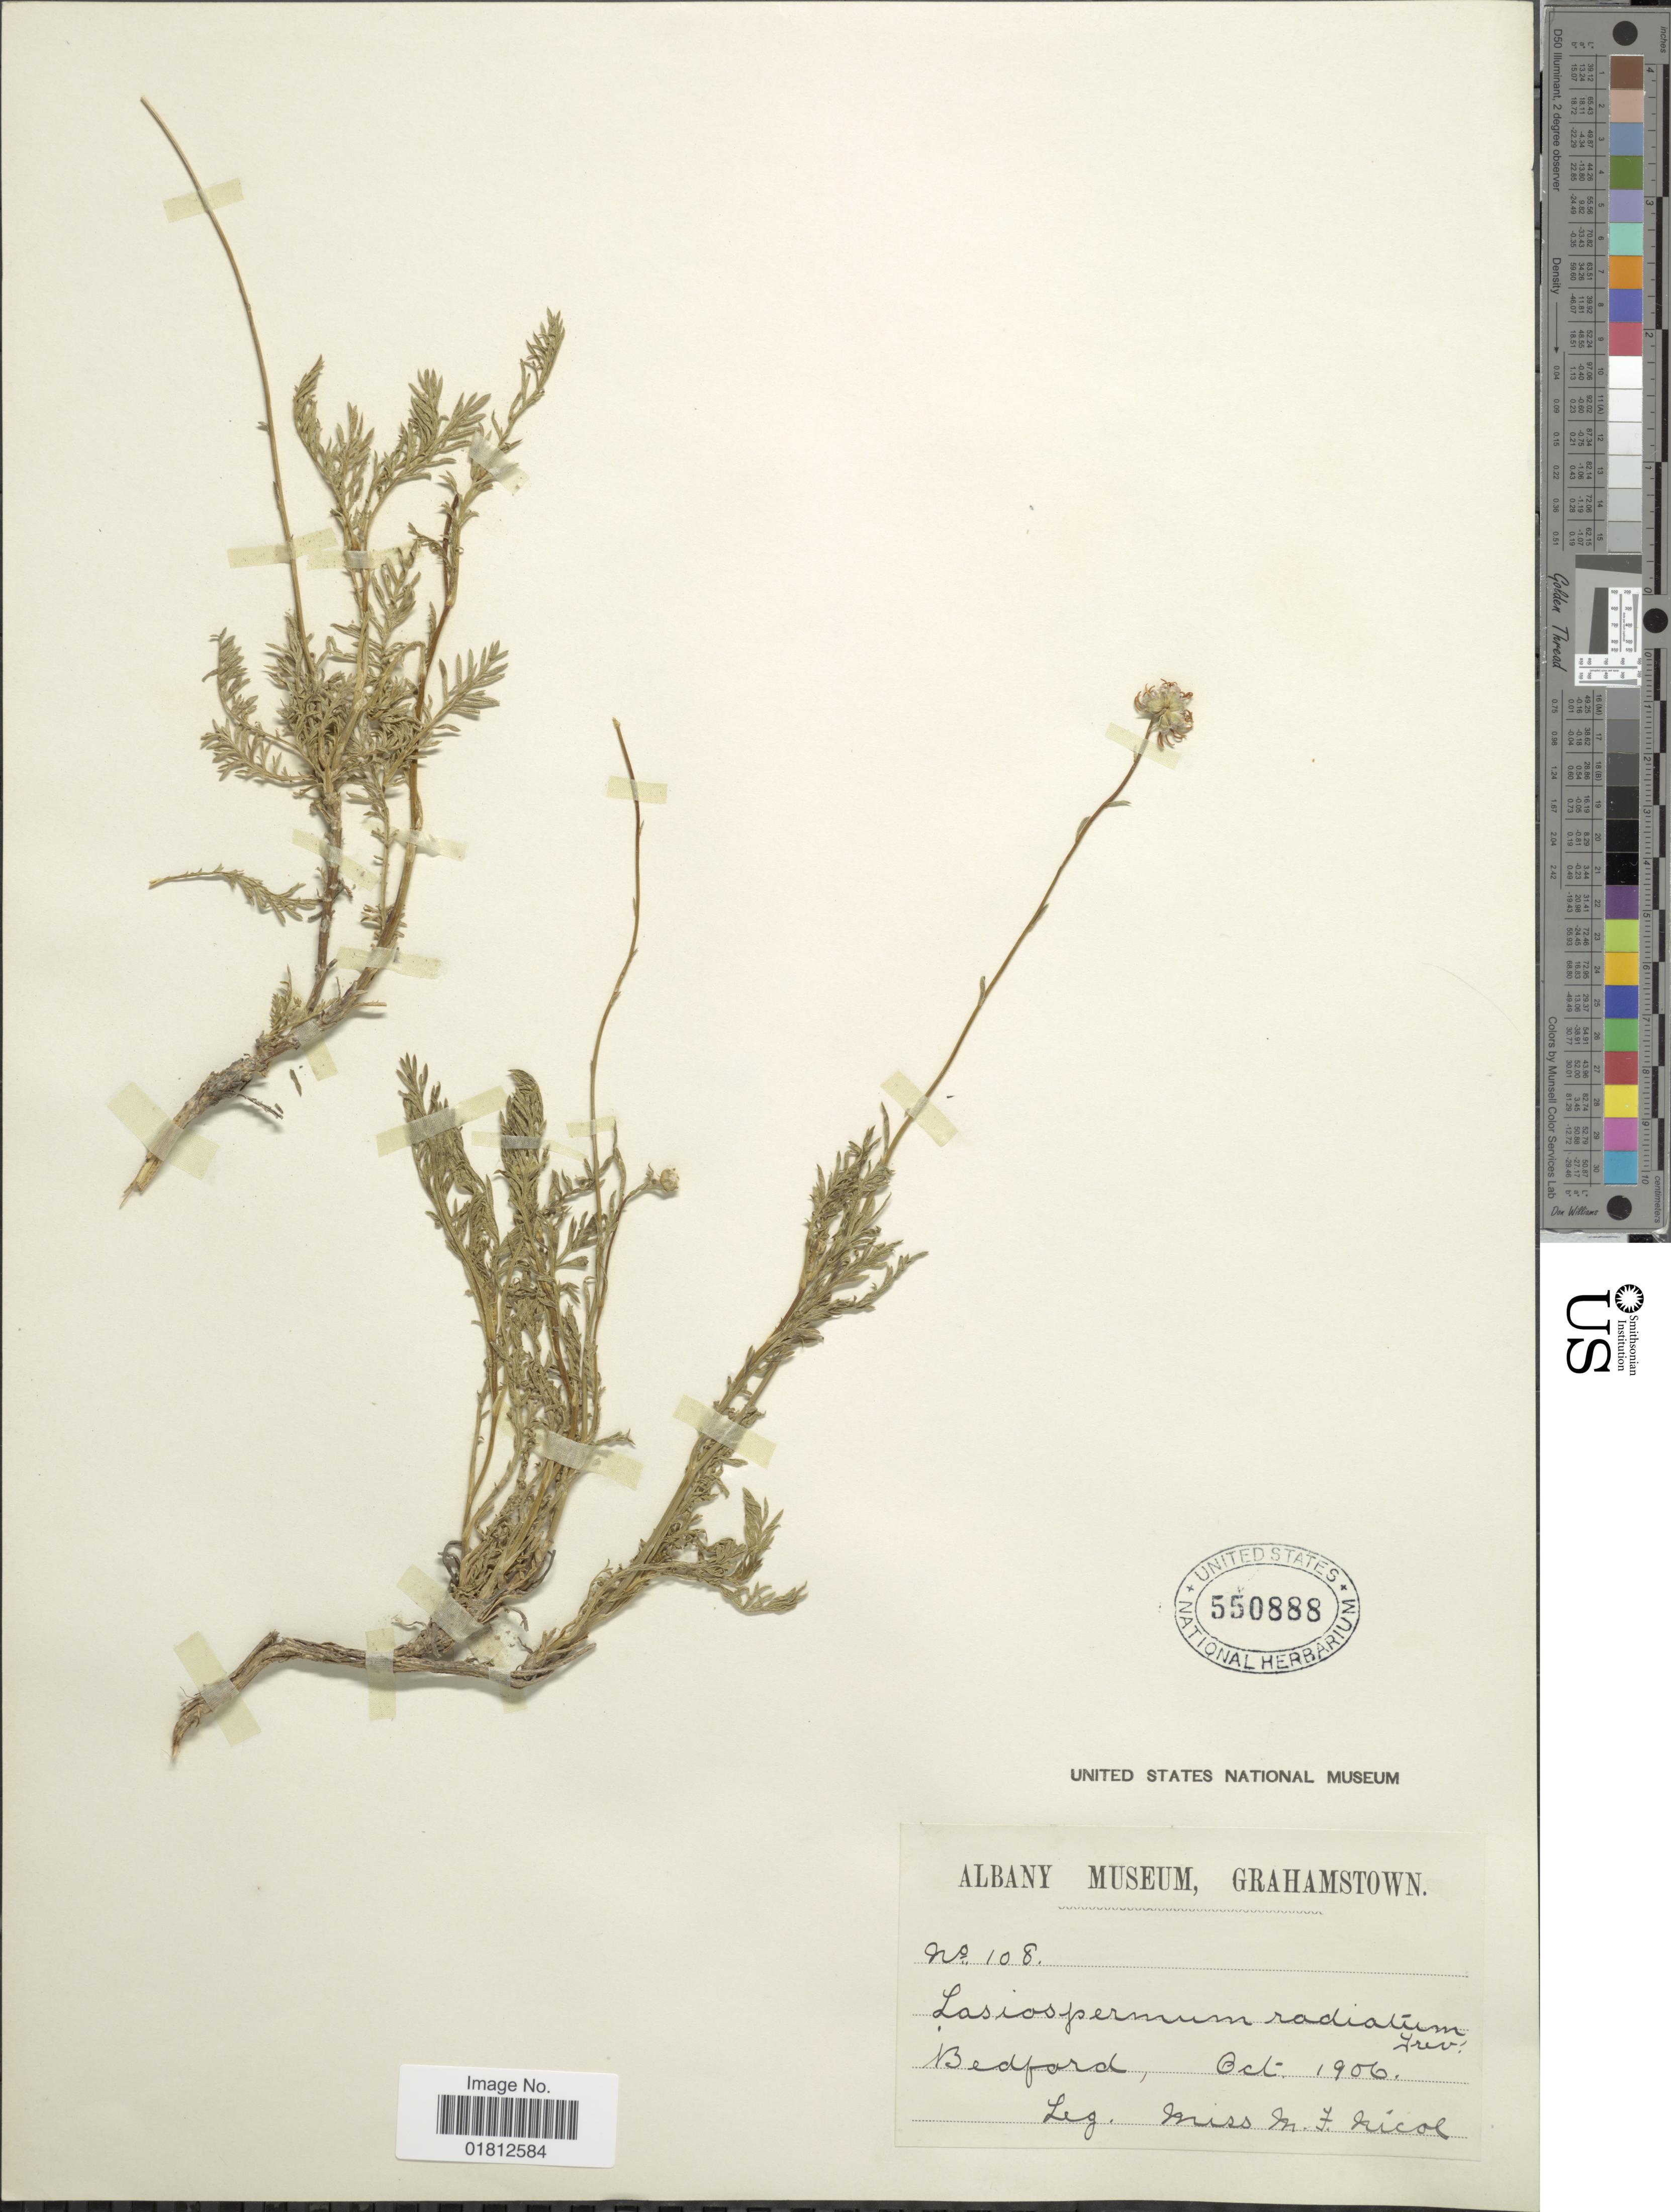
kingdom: Plantae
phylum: Tracheophyta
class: Magnoliopsida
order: Asterales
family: Asteraceae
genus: Lasiospermum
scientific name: Lasiospermum radiatum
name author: DC.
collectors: M. Nicol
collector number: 108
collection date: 1906-10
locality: Bedford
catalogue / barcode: US 550888